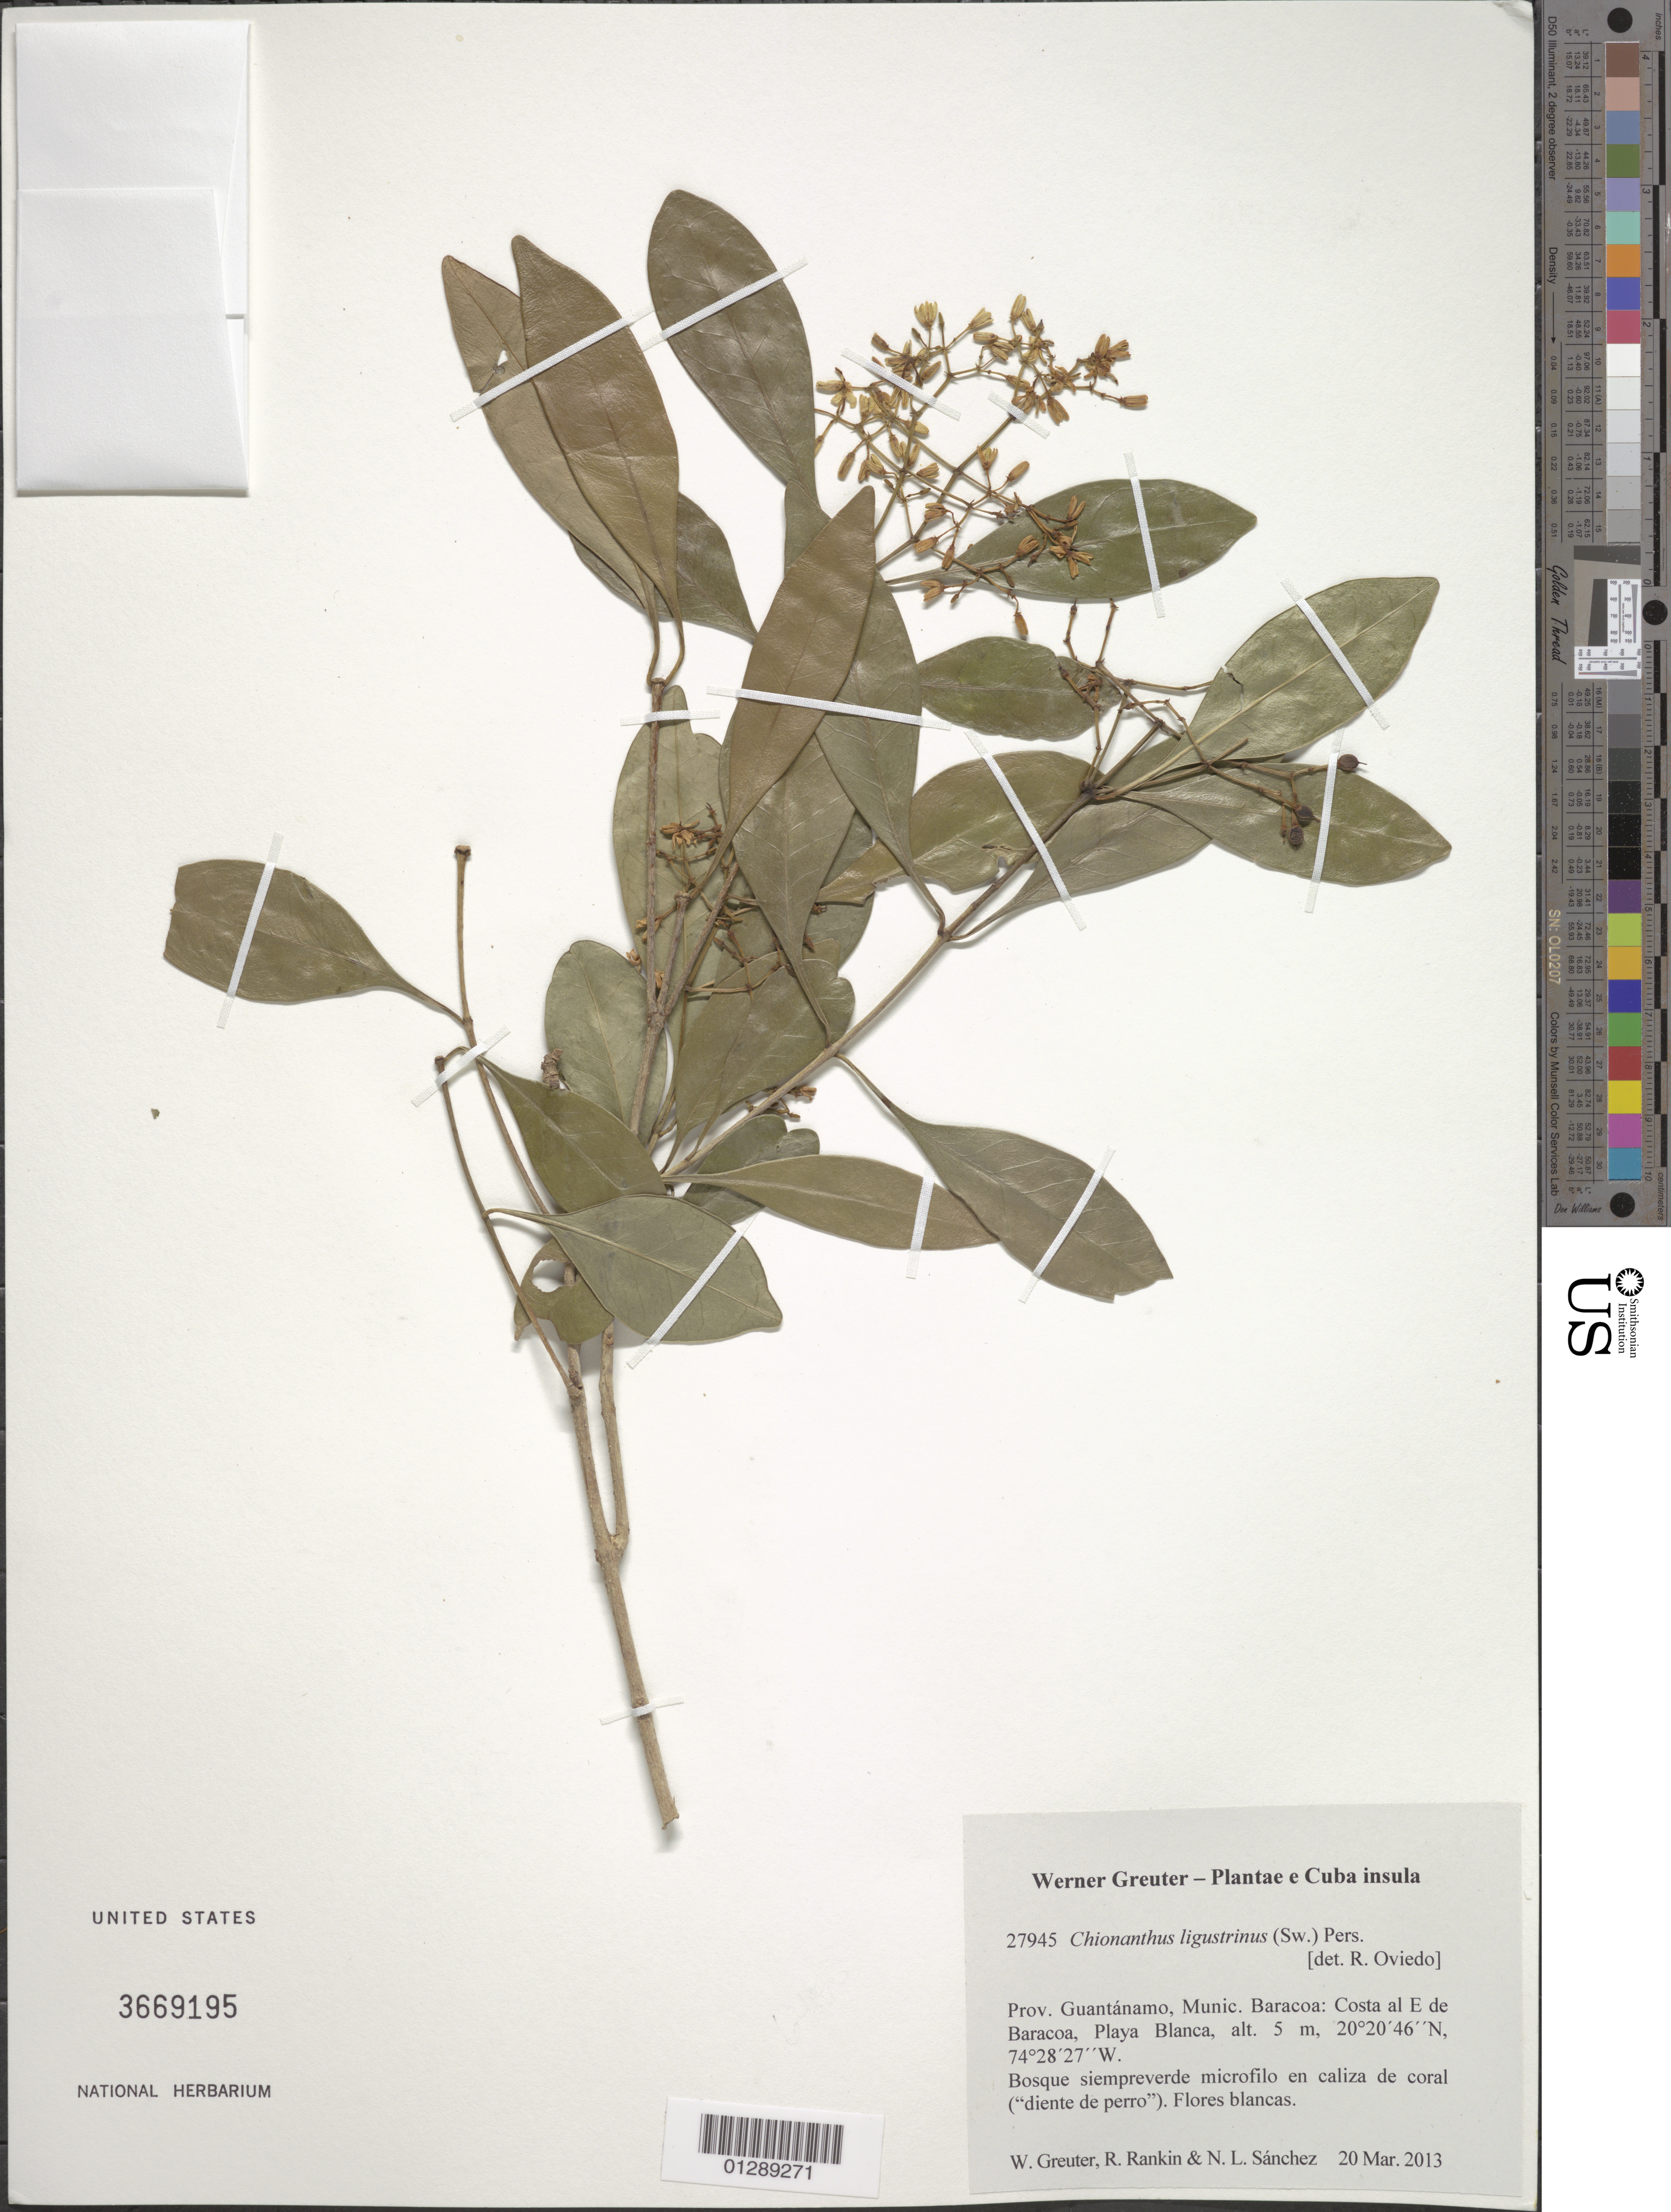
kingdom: Plantae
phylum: Tracheophyta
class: Magnoliopsida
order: Lamiales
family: Oleaceae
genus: Chionanthus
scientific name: Chionanthus ligustrinus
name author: (Sw.) Pers.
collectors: W. R. Greuter, R. Rankin Rodriguez & N. Sanchez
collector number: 27945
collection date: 2013-03-20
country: Cuba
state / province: Guantanamo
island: Cuba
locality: Munic. Baracoa: Costa al E de Baracoa, Playa Blanca.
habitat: Bosque siempreverde microfilo en caliza se coral ("diente de perro").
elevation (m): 5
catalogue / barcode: US 3669195